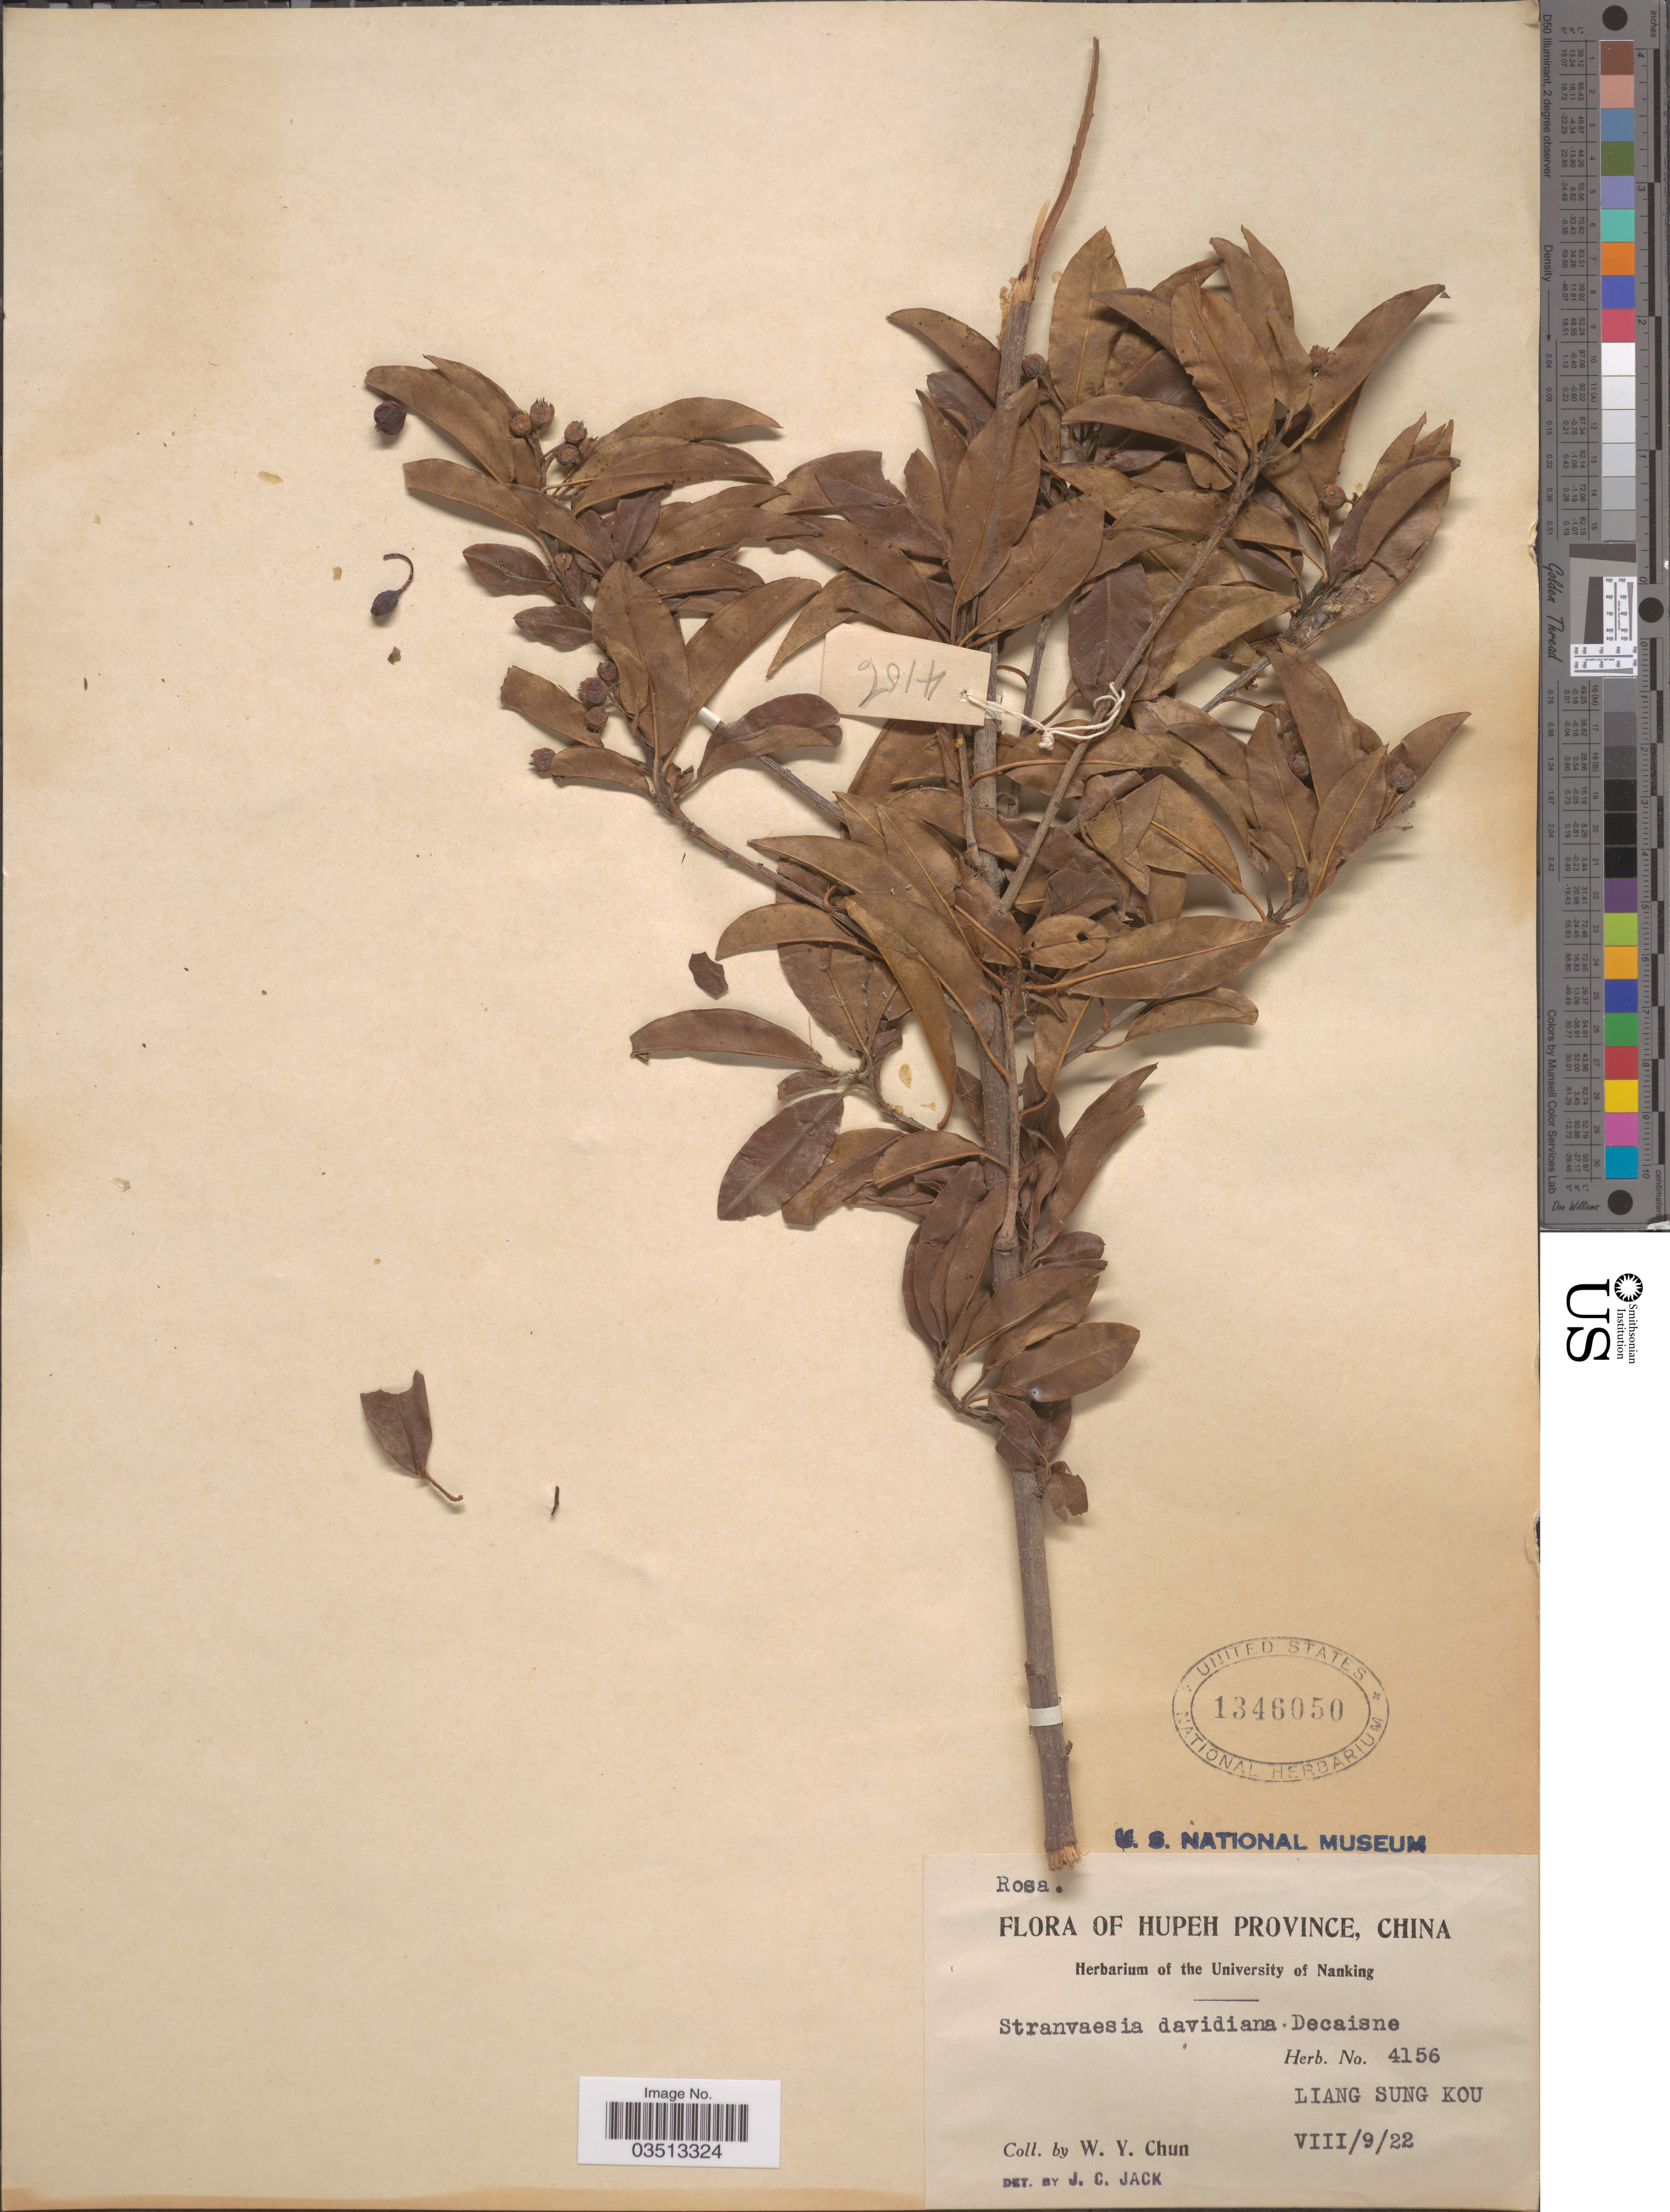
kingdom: Plantae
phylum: Tracheophyta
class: Magnoliopsida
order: Rosales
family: Rosaceae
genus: Stranvaesia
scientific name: Stranvaesia davidiana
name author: Decne.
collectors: W. Y. Chun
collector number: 4156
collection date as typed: Transcribed d/m/y: 9/8/22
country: China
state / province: Hubei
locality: Hupeh Province. Liang Sung Kou.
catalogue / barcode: US 1346050